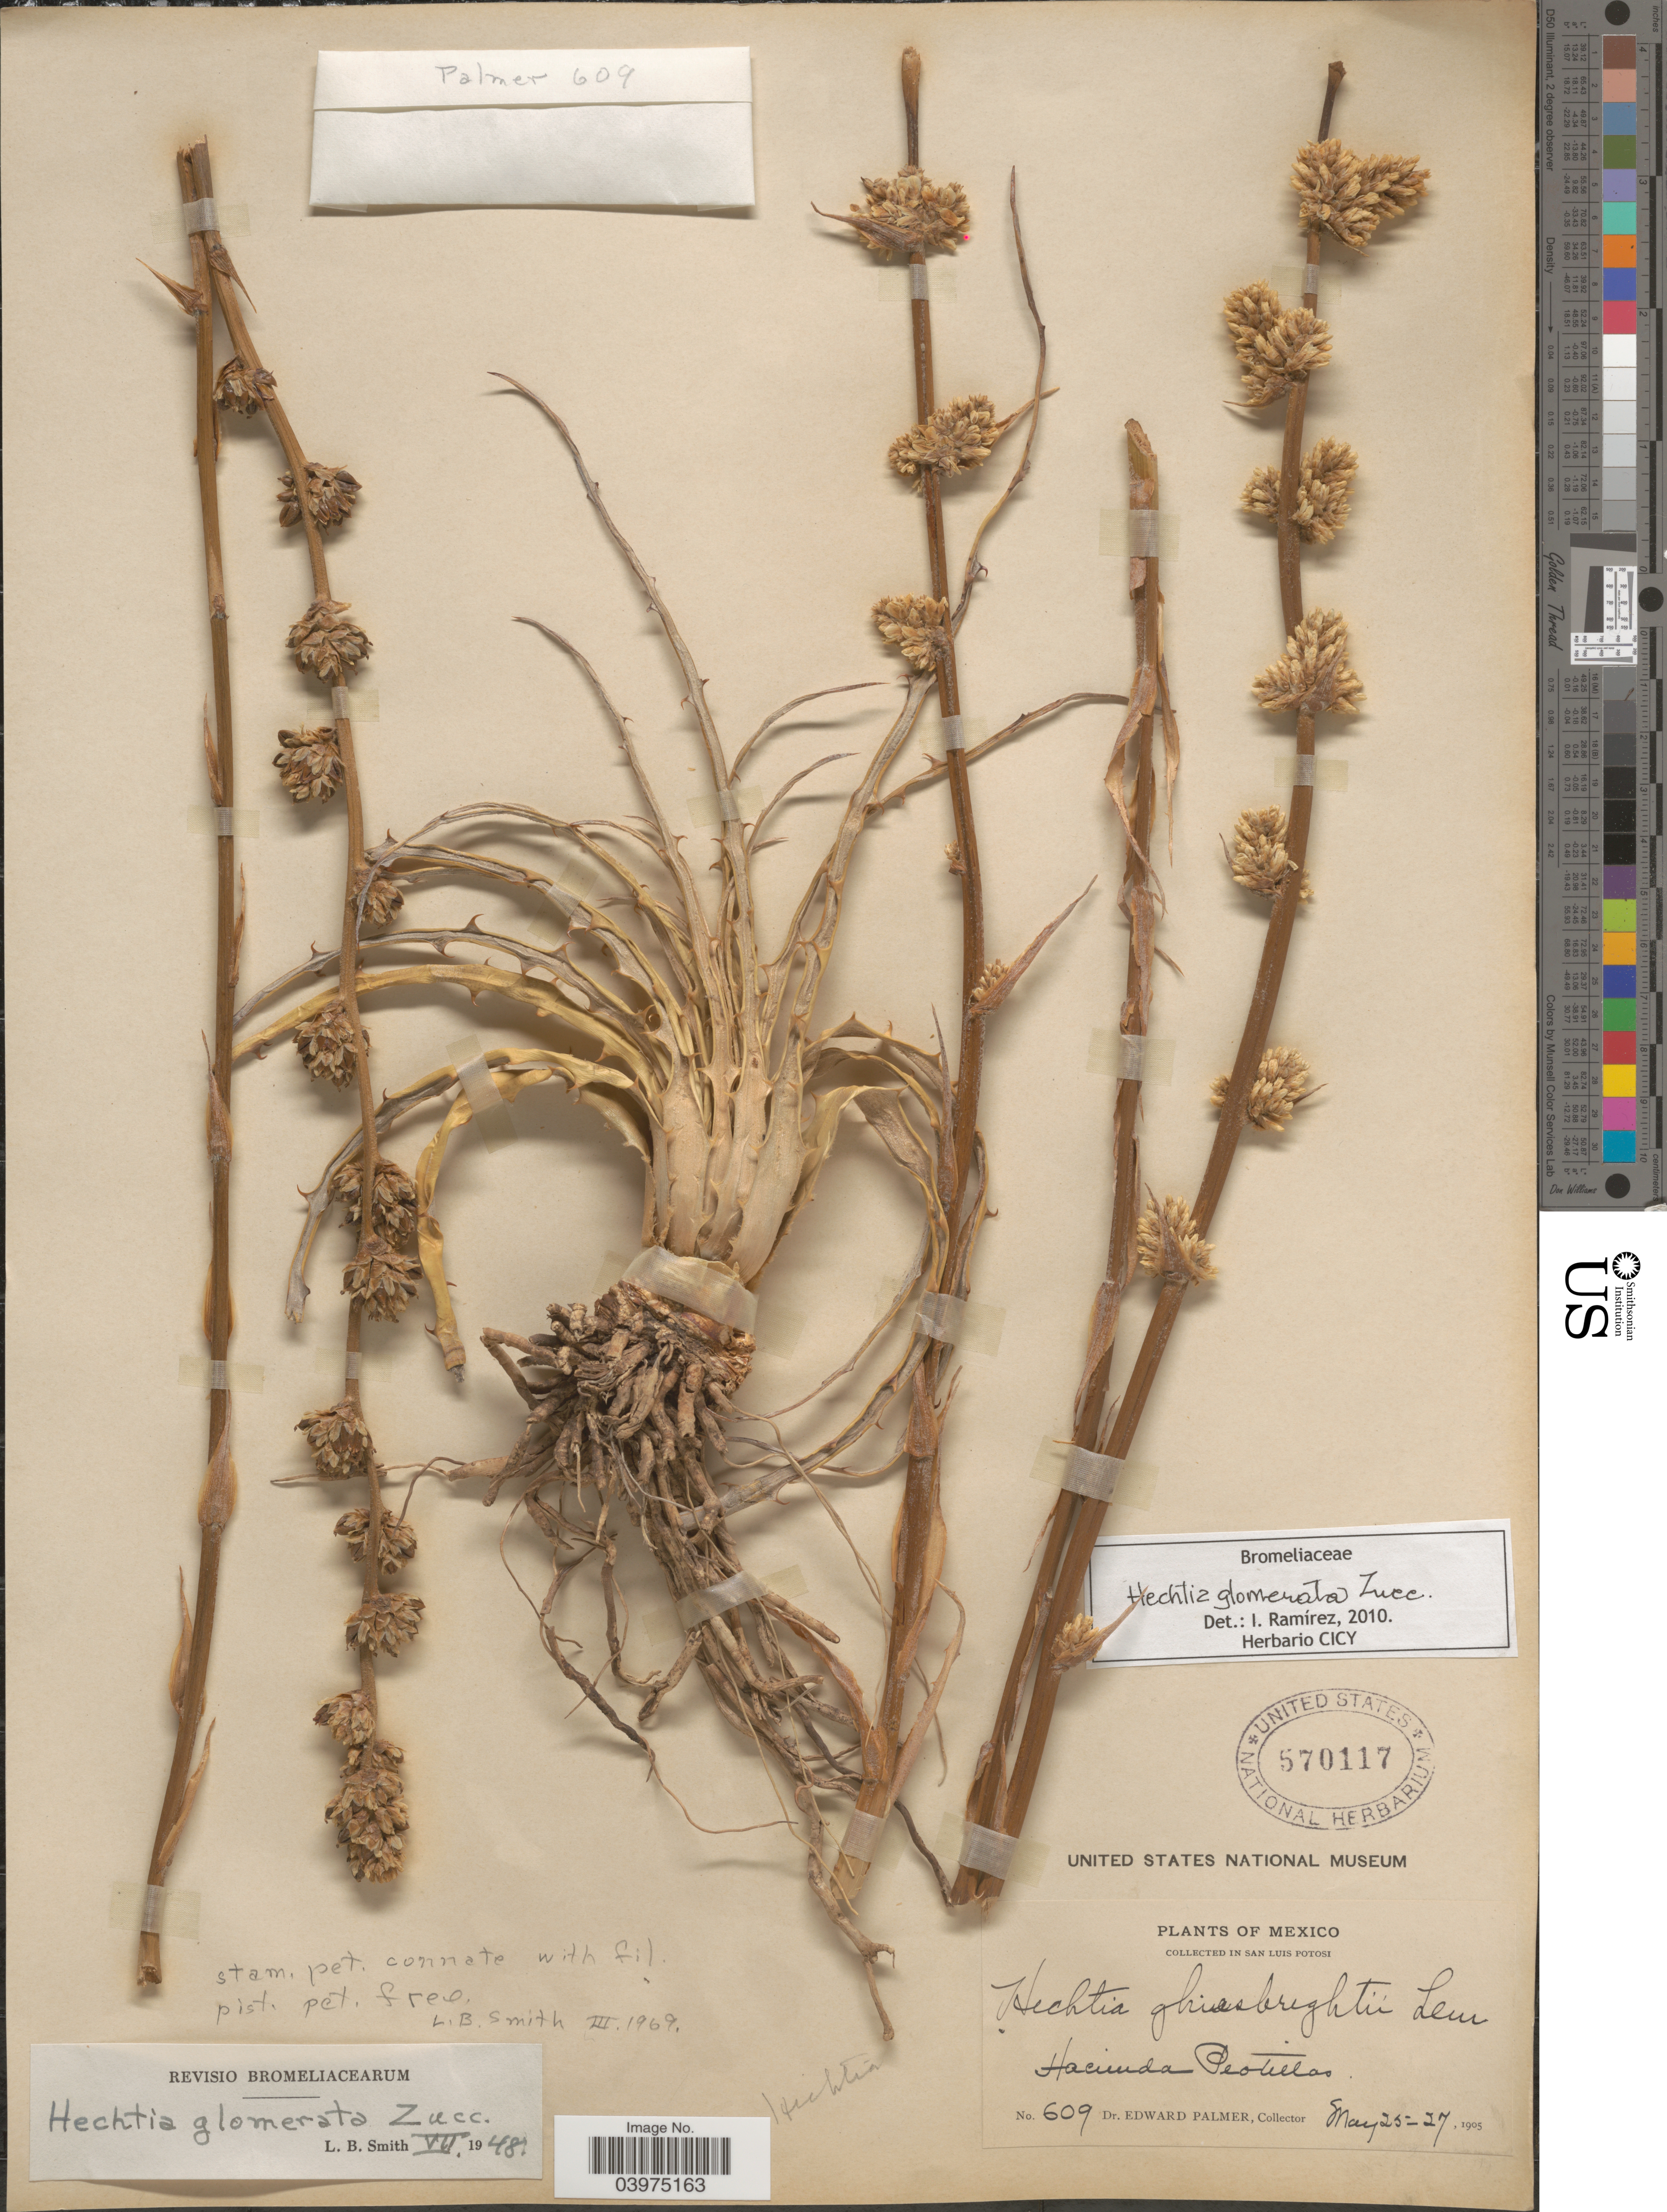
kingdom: Plantae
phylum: Tracheophyta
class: Liliopsida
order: Poales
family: Bromeliaceae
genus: Hechtia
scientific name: Hechtia glomerata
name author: Zucc.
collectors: E. Palmer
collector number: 609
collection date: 1905-05-25/1905-05-27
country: Mexico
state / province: San Luis Potosí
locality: Hacienda Peotillas.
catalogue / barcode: US 570117